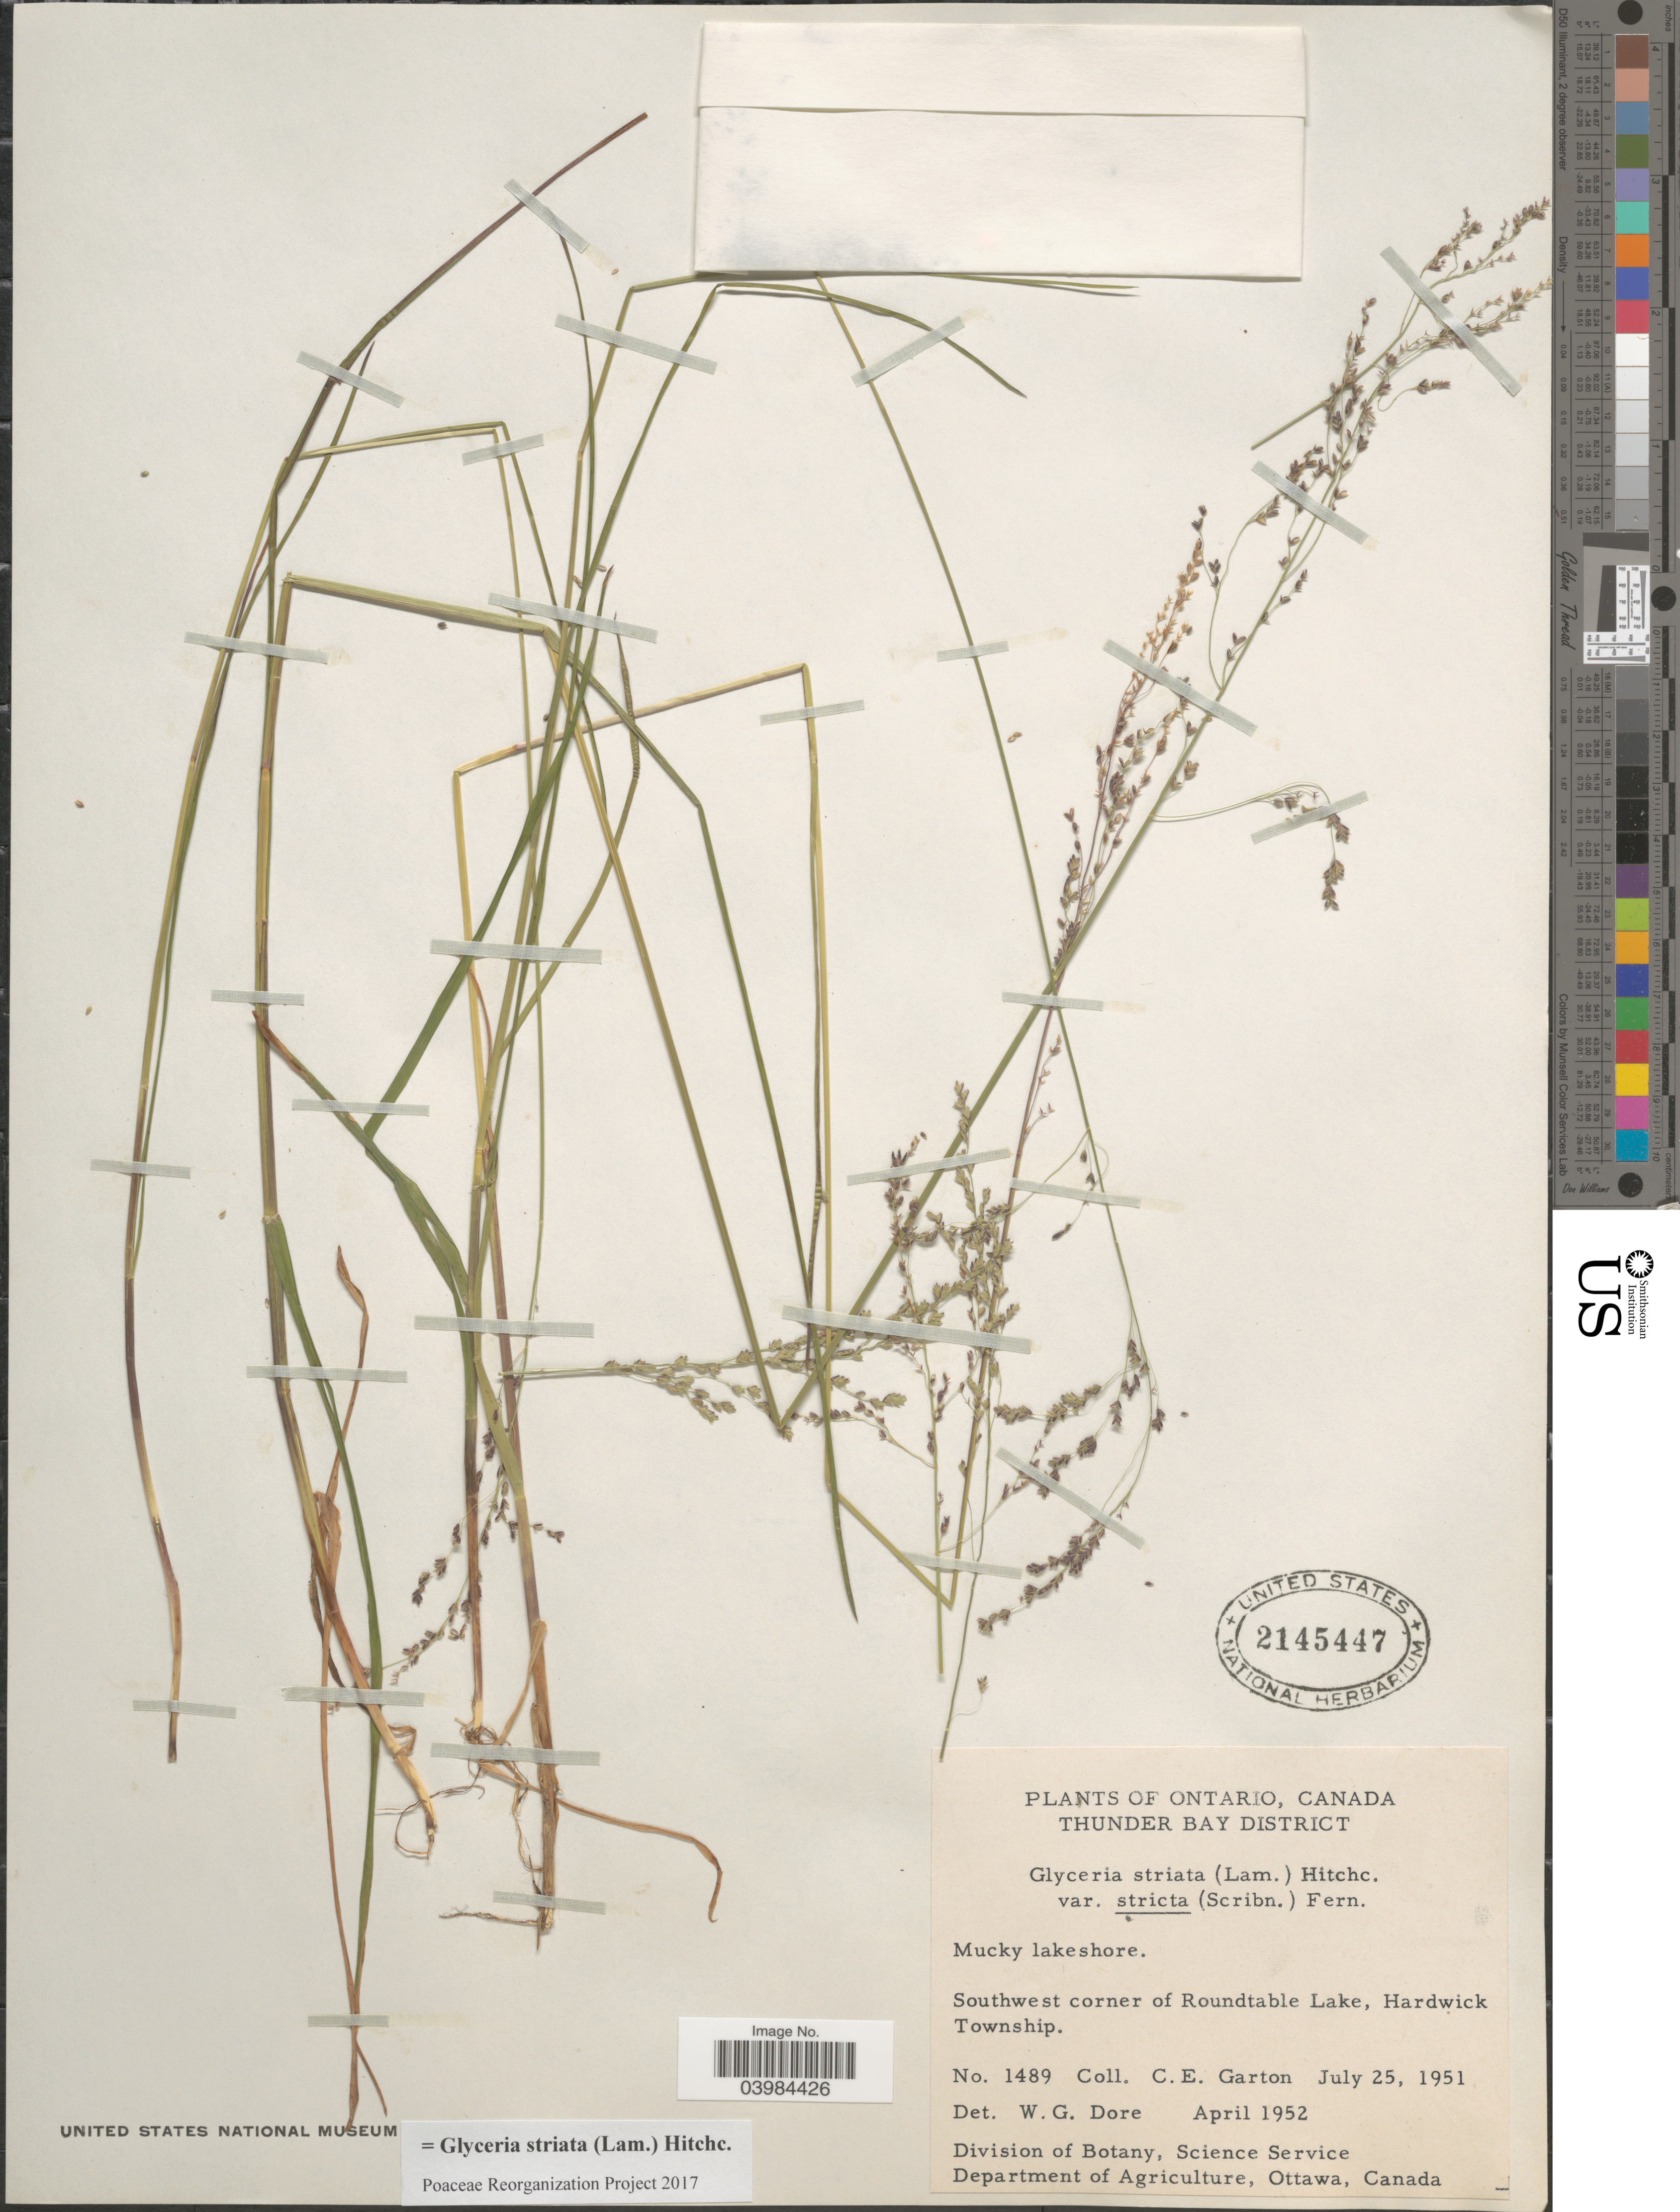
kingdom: Plantae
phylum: Tracheophyta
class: Liliopsida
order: Poales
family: Poaceae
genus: Glyceria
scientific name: Glyceria striata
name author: (Lam.) Hitchc.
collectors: C. E. Garton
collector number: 1489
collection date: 1951-07-25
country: Canada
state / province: Ontario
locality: Thunder Bay District. Mucky lakeshore. Southwest corner of Roundtable Lake, Hardwick Township.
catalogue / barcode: US 2145447